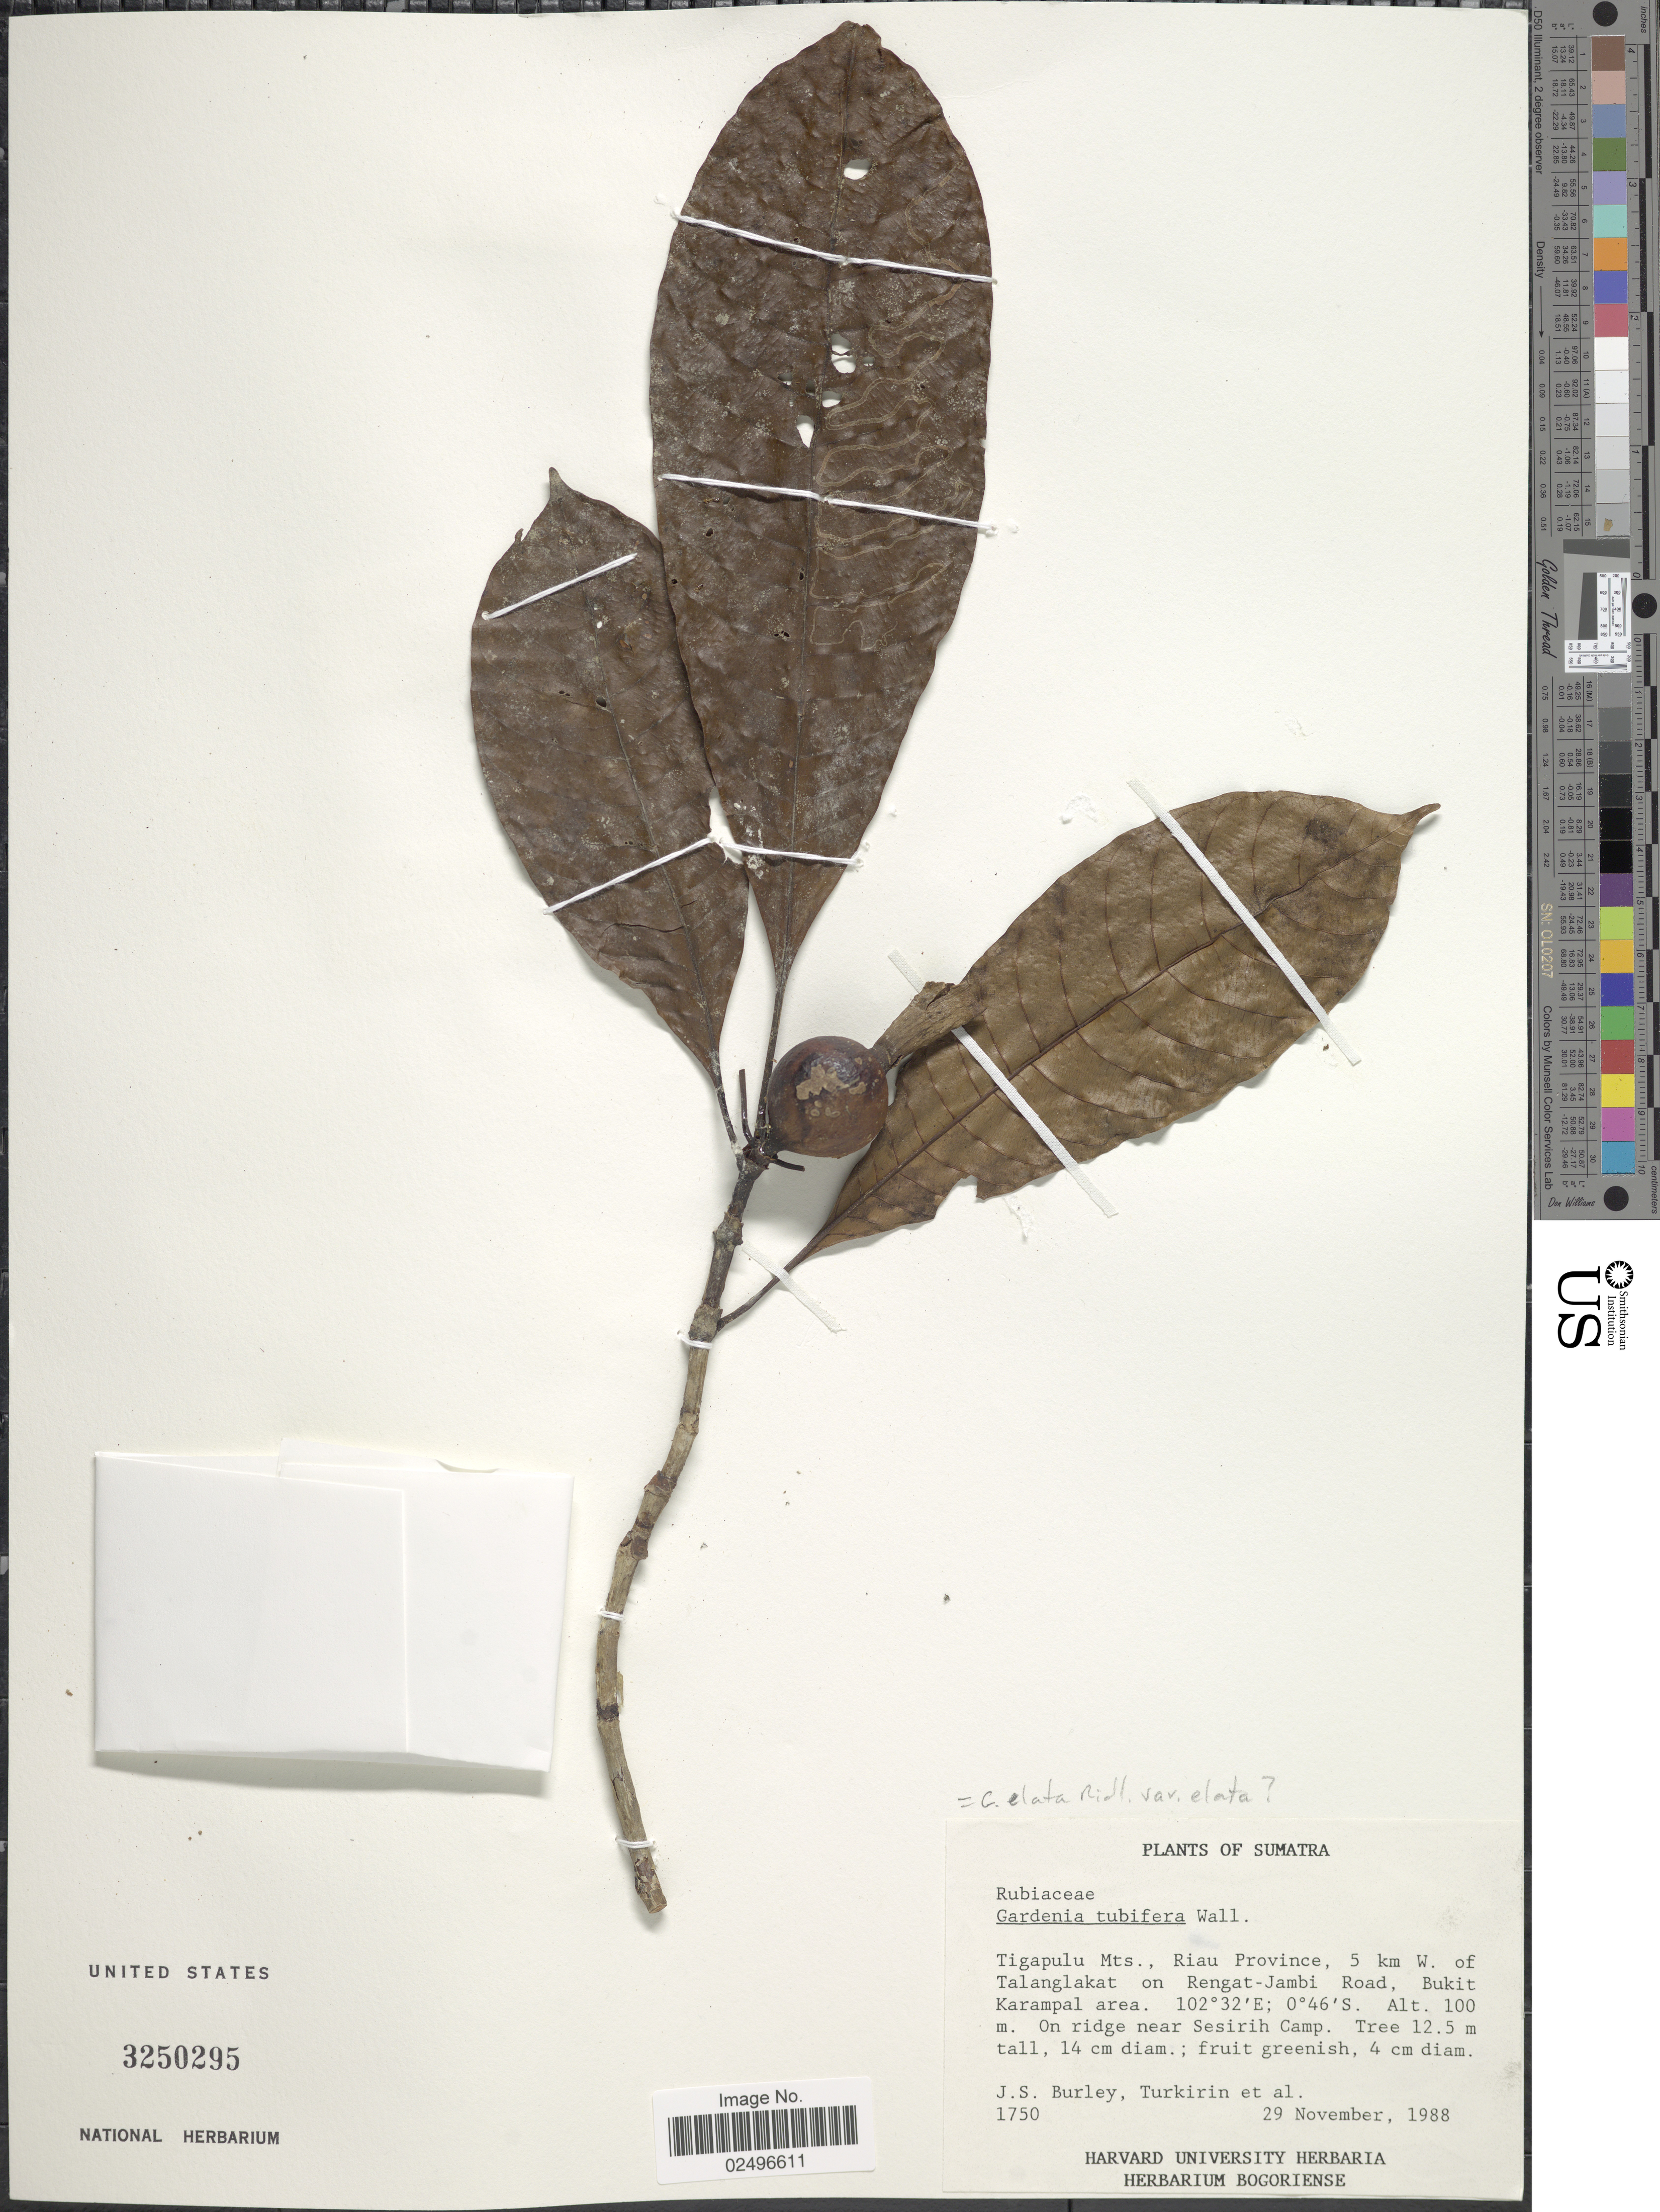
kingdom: Plantae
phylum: Tracheophyta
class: Magnoliopsida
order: Gentianales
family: Rubiaceae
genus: Gardenia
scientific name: Gardenia tubifera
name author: Wall.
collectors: J. S. Burley, -. Turkirin & et al.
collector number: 1750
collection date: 1988-11-29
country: Indonesia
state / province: Sumatra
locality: Tigapulu Mts., Riau Province, 5 km W. of Talanglakat on Rengat-Jambi Road, Bukit Karampal area. On ridge near Sesirih Camp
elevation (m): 100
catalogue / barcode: US 3250295